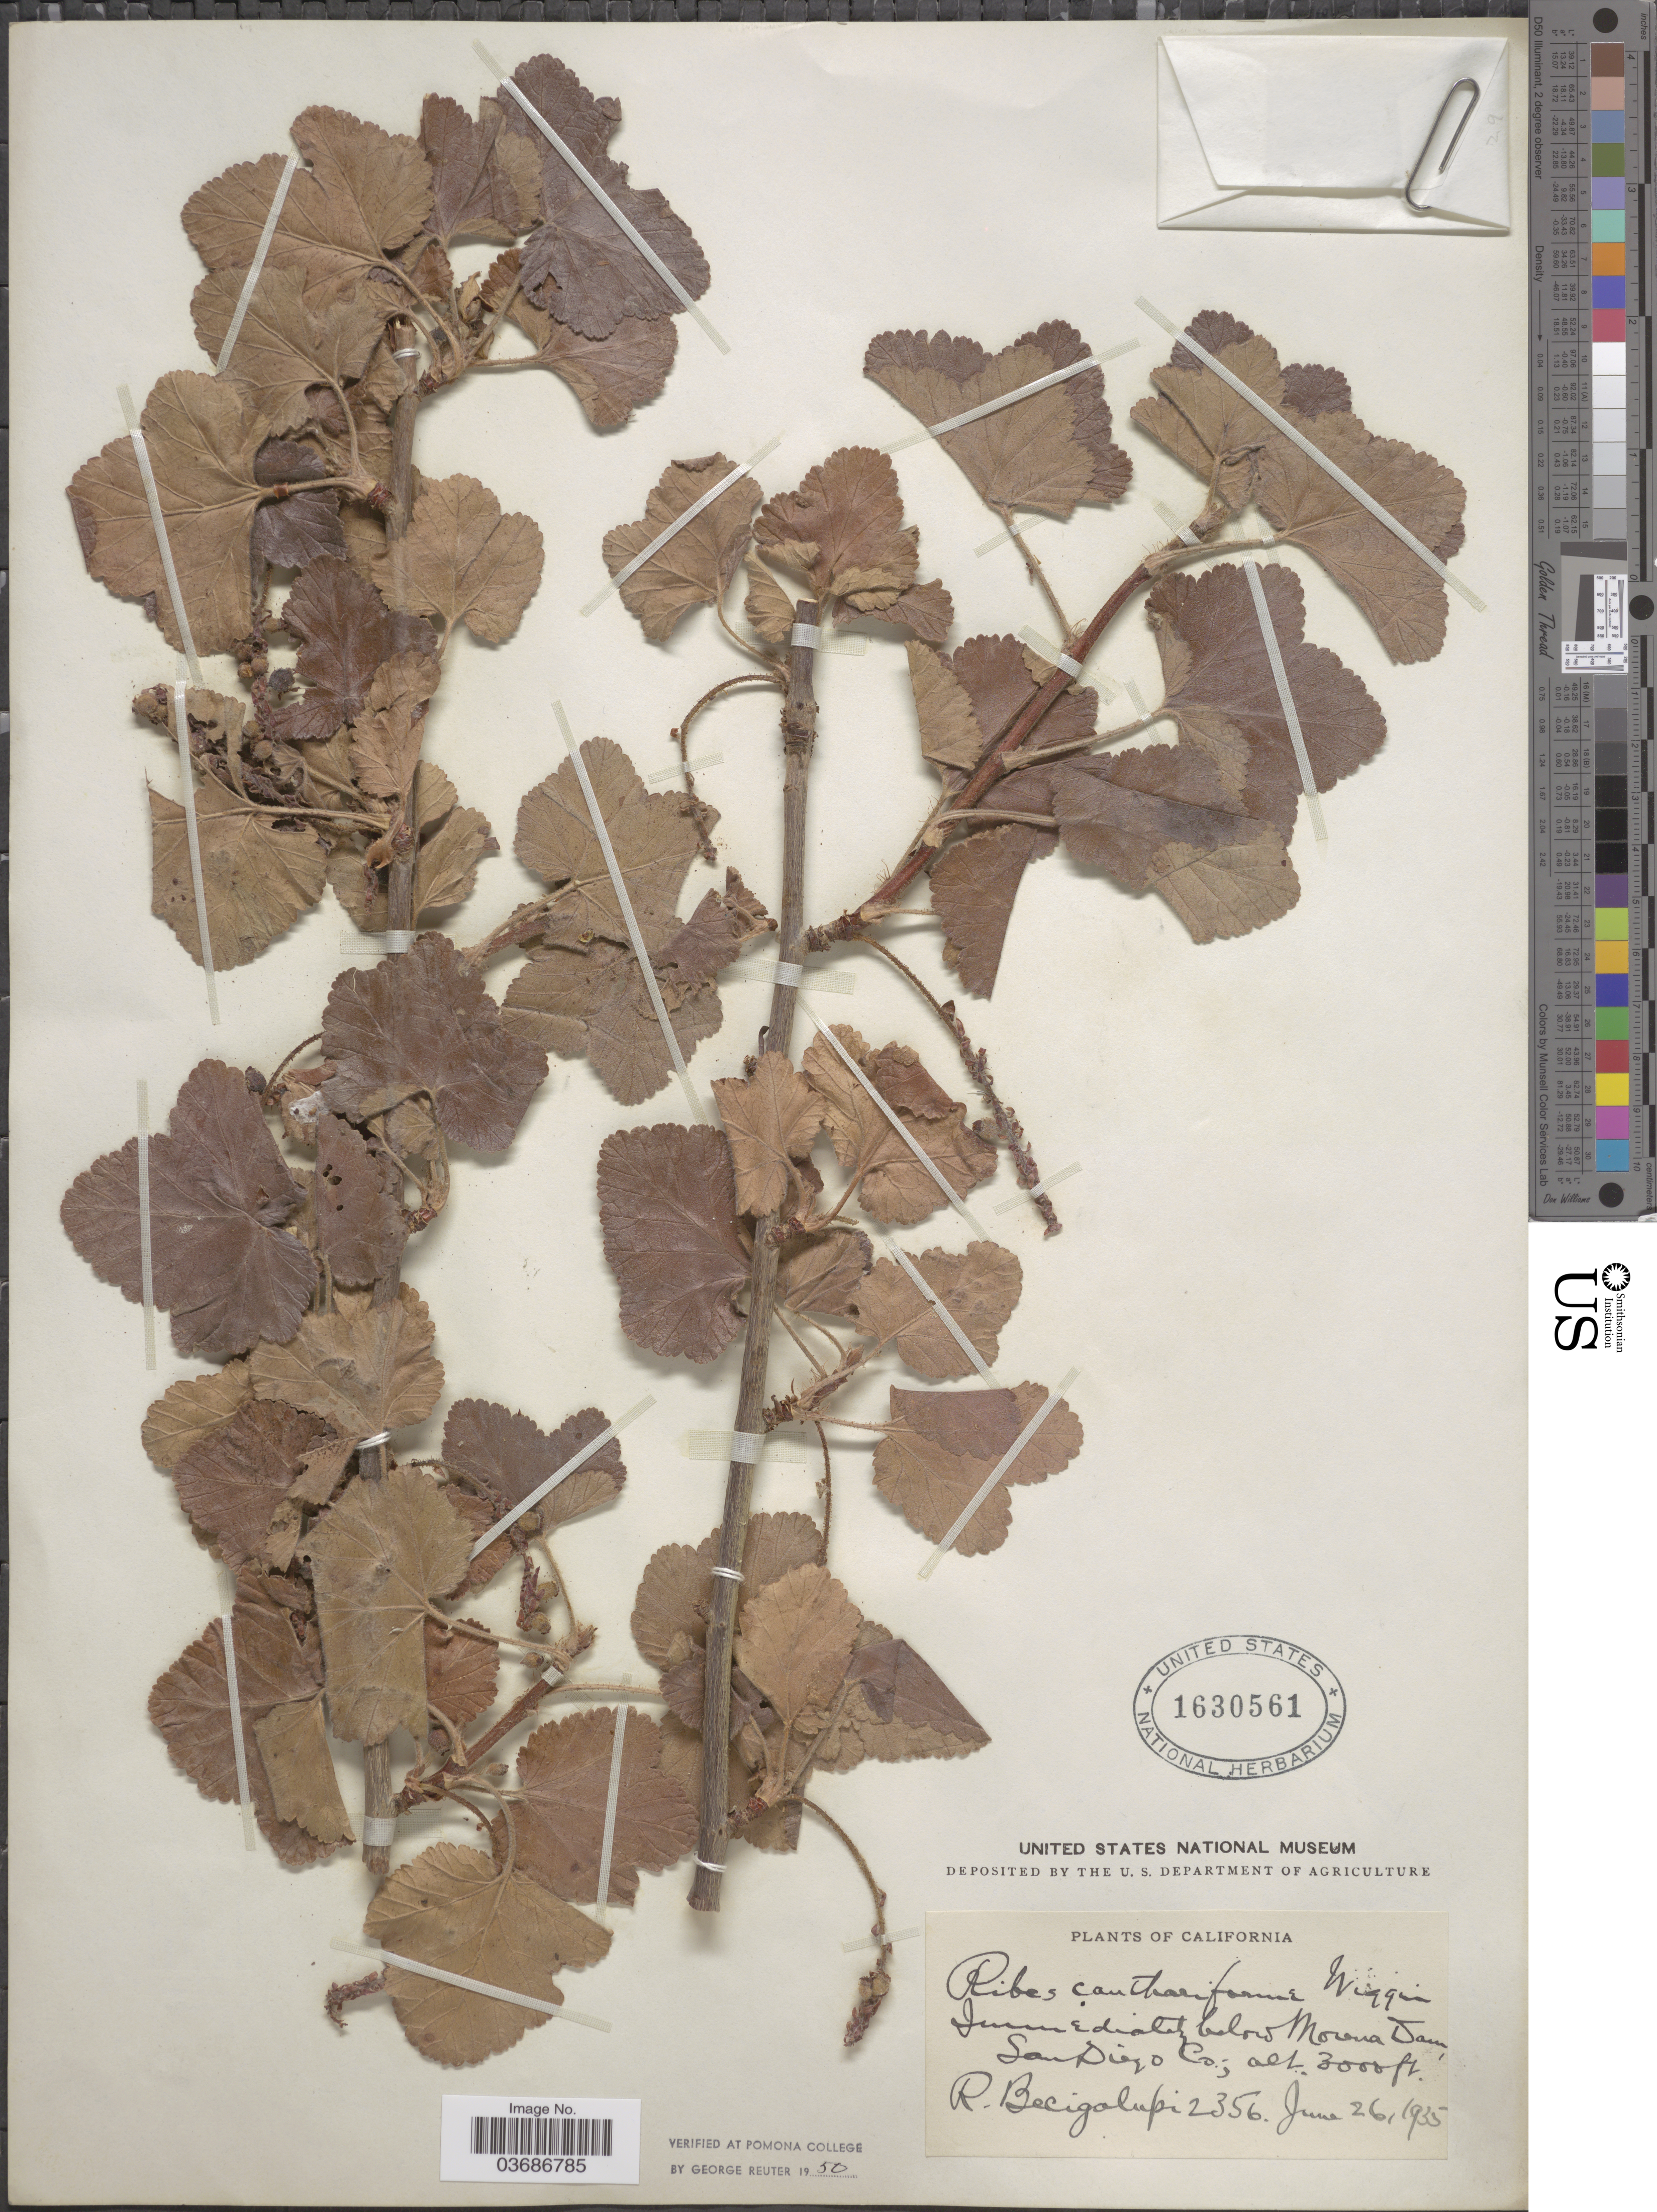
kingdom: Plantae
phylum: Tracheophyta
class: Magnoliopsida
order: Saxifragales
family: Grossulariaceae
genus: Ribes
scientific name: Ribes canthariforme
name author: Wiggins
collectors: R. Bacigalupi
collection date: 1935-06-26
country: United States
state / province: California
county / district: San Diego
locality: Immediately below Moreno Dam. San Diego Co.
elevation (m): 914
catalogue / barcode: US 1630561